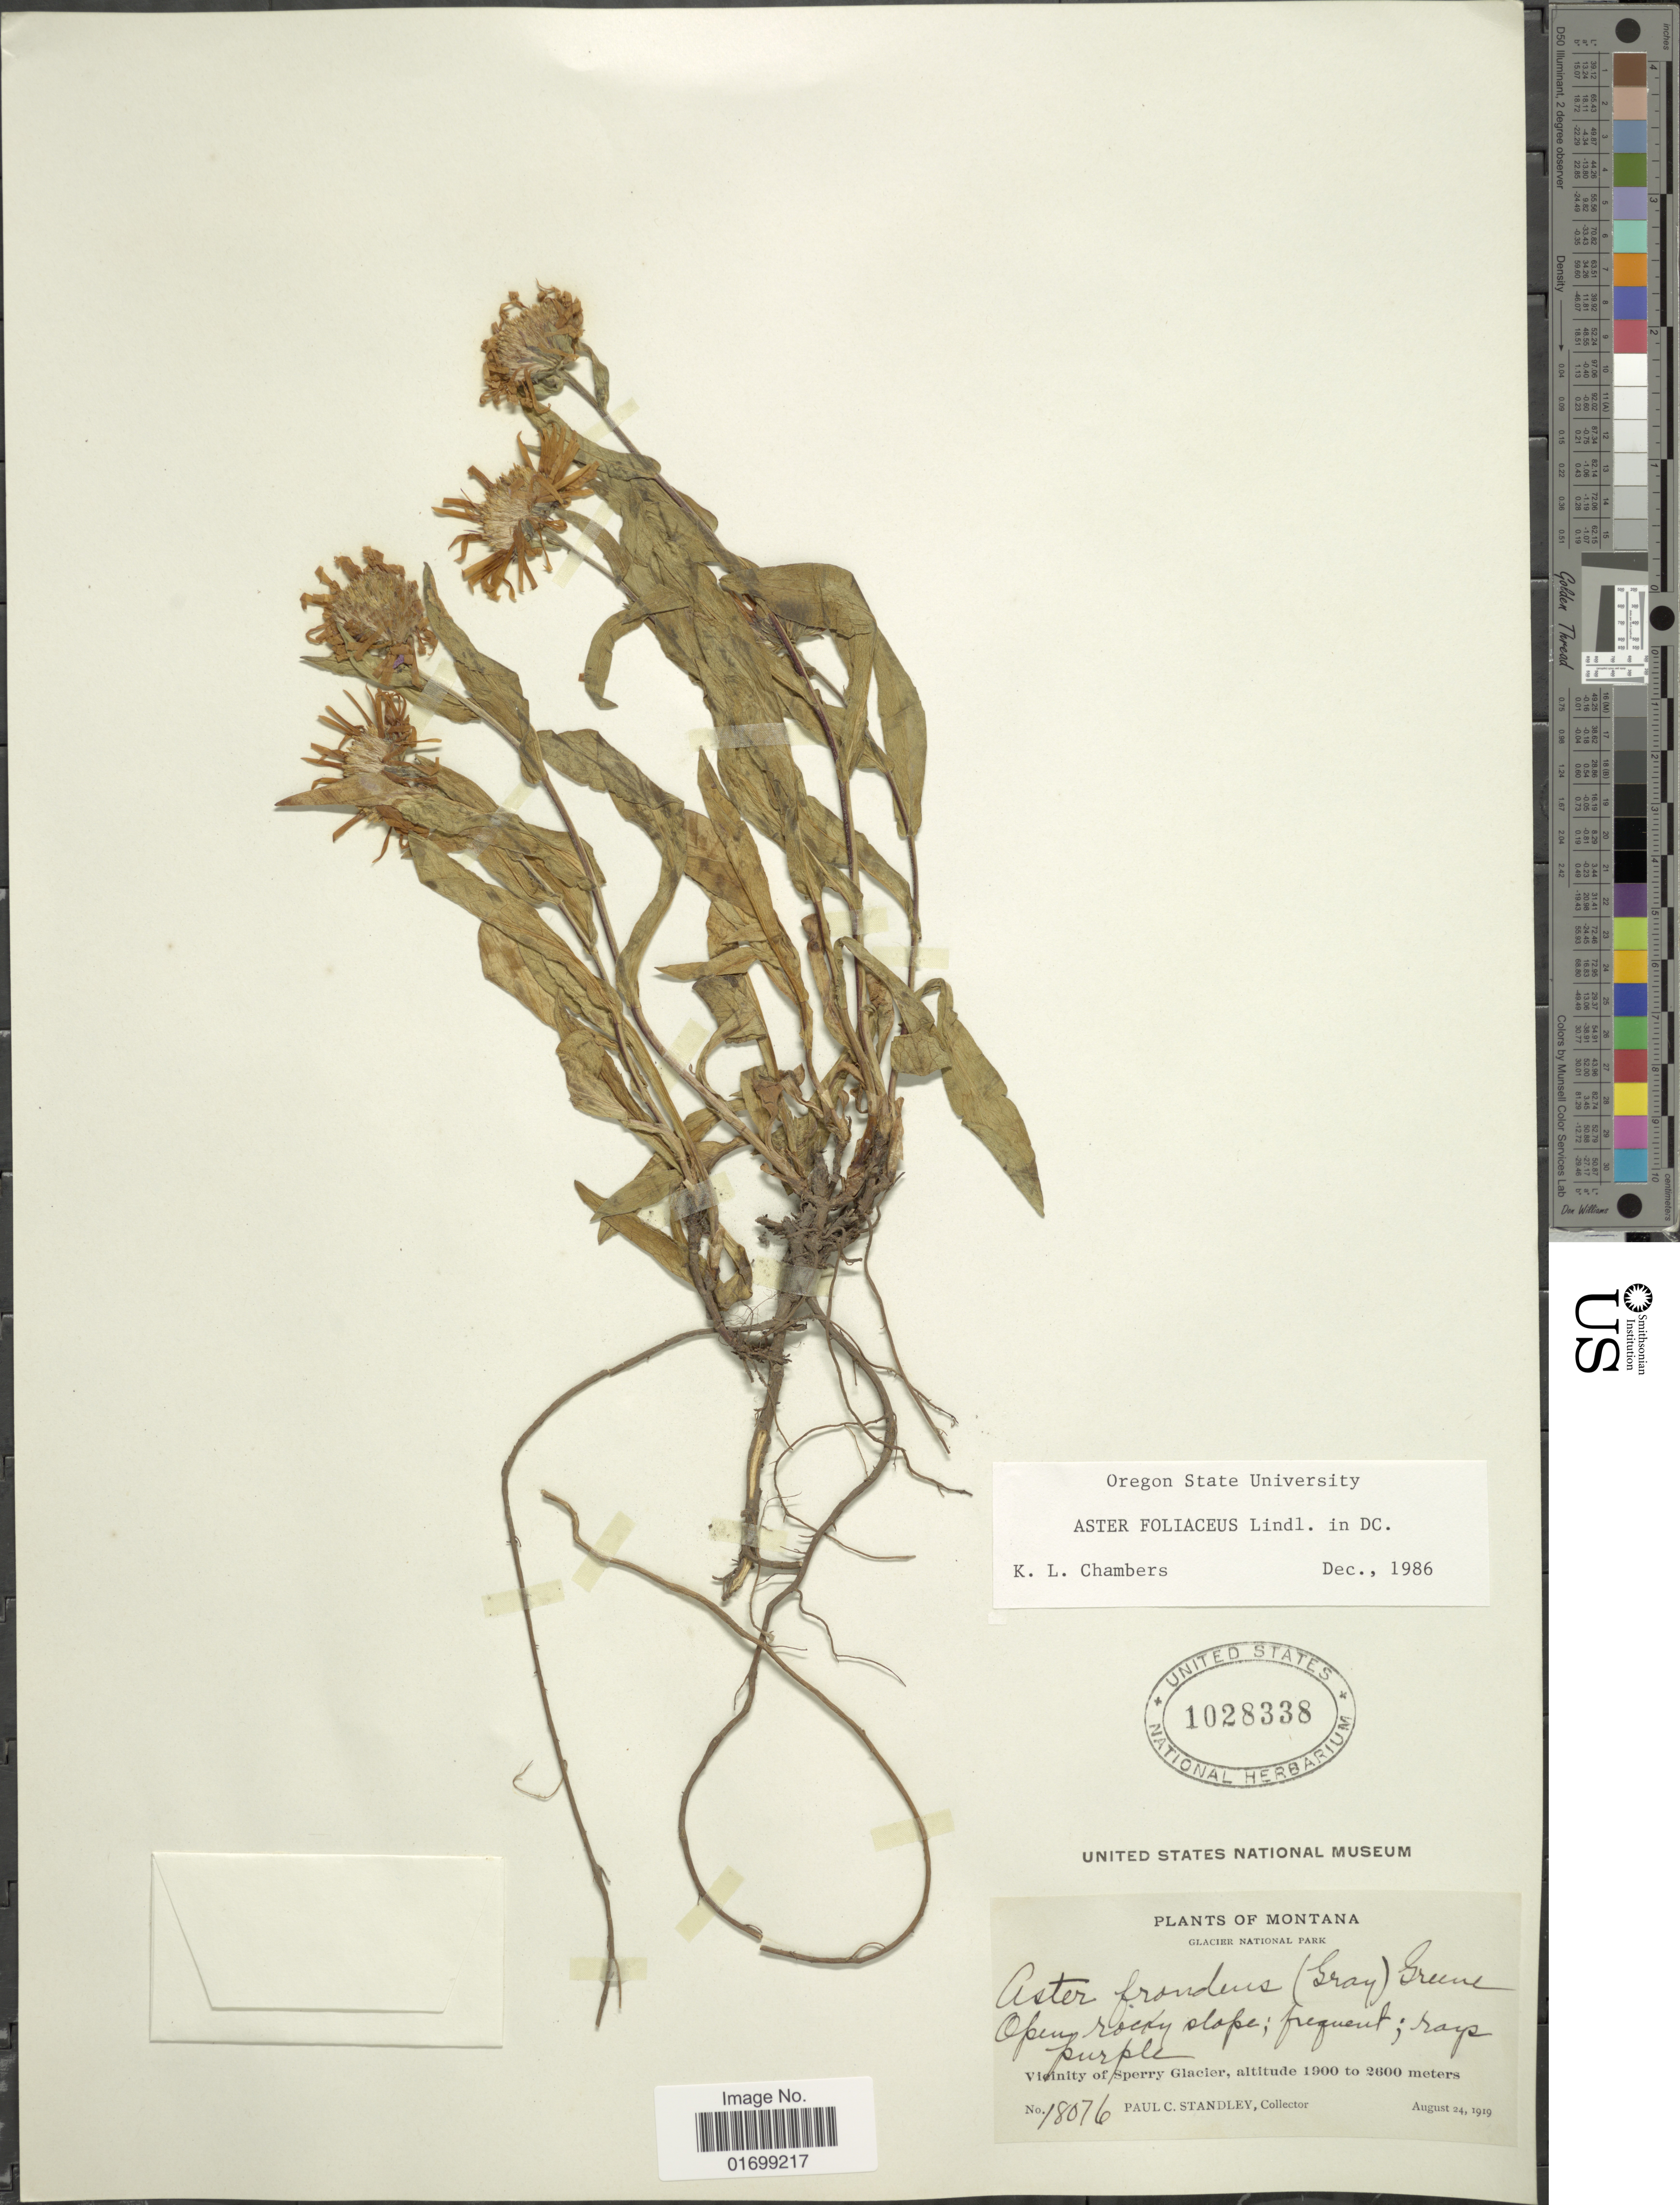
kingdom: Plantae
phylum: Tracheophyta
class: Magnoliopsida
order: Asterales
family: Asteraceae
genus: Symphyotrichum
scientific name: Symphyotrichum foliaceum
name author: (Lindl. ex DC.) G.L. Nesom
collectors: P. C. Standley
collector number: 18076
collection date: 1919-08-24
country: United States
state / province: Montana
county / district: Glacier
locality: Glacier National Park, open rocky slope, vicinity of Sperry Glacier.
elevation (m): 1900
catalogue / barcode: US 1028338